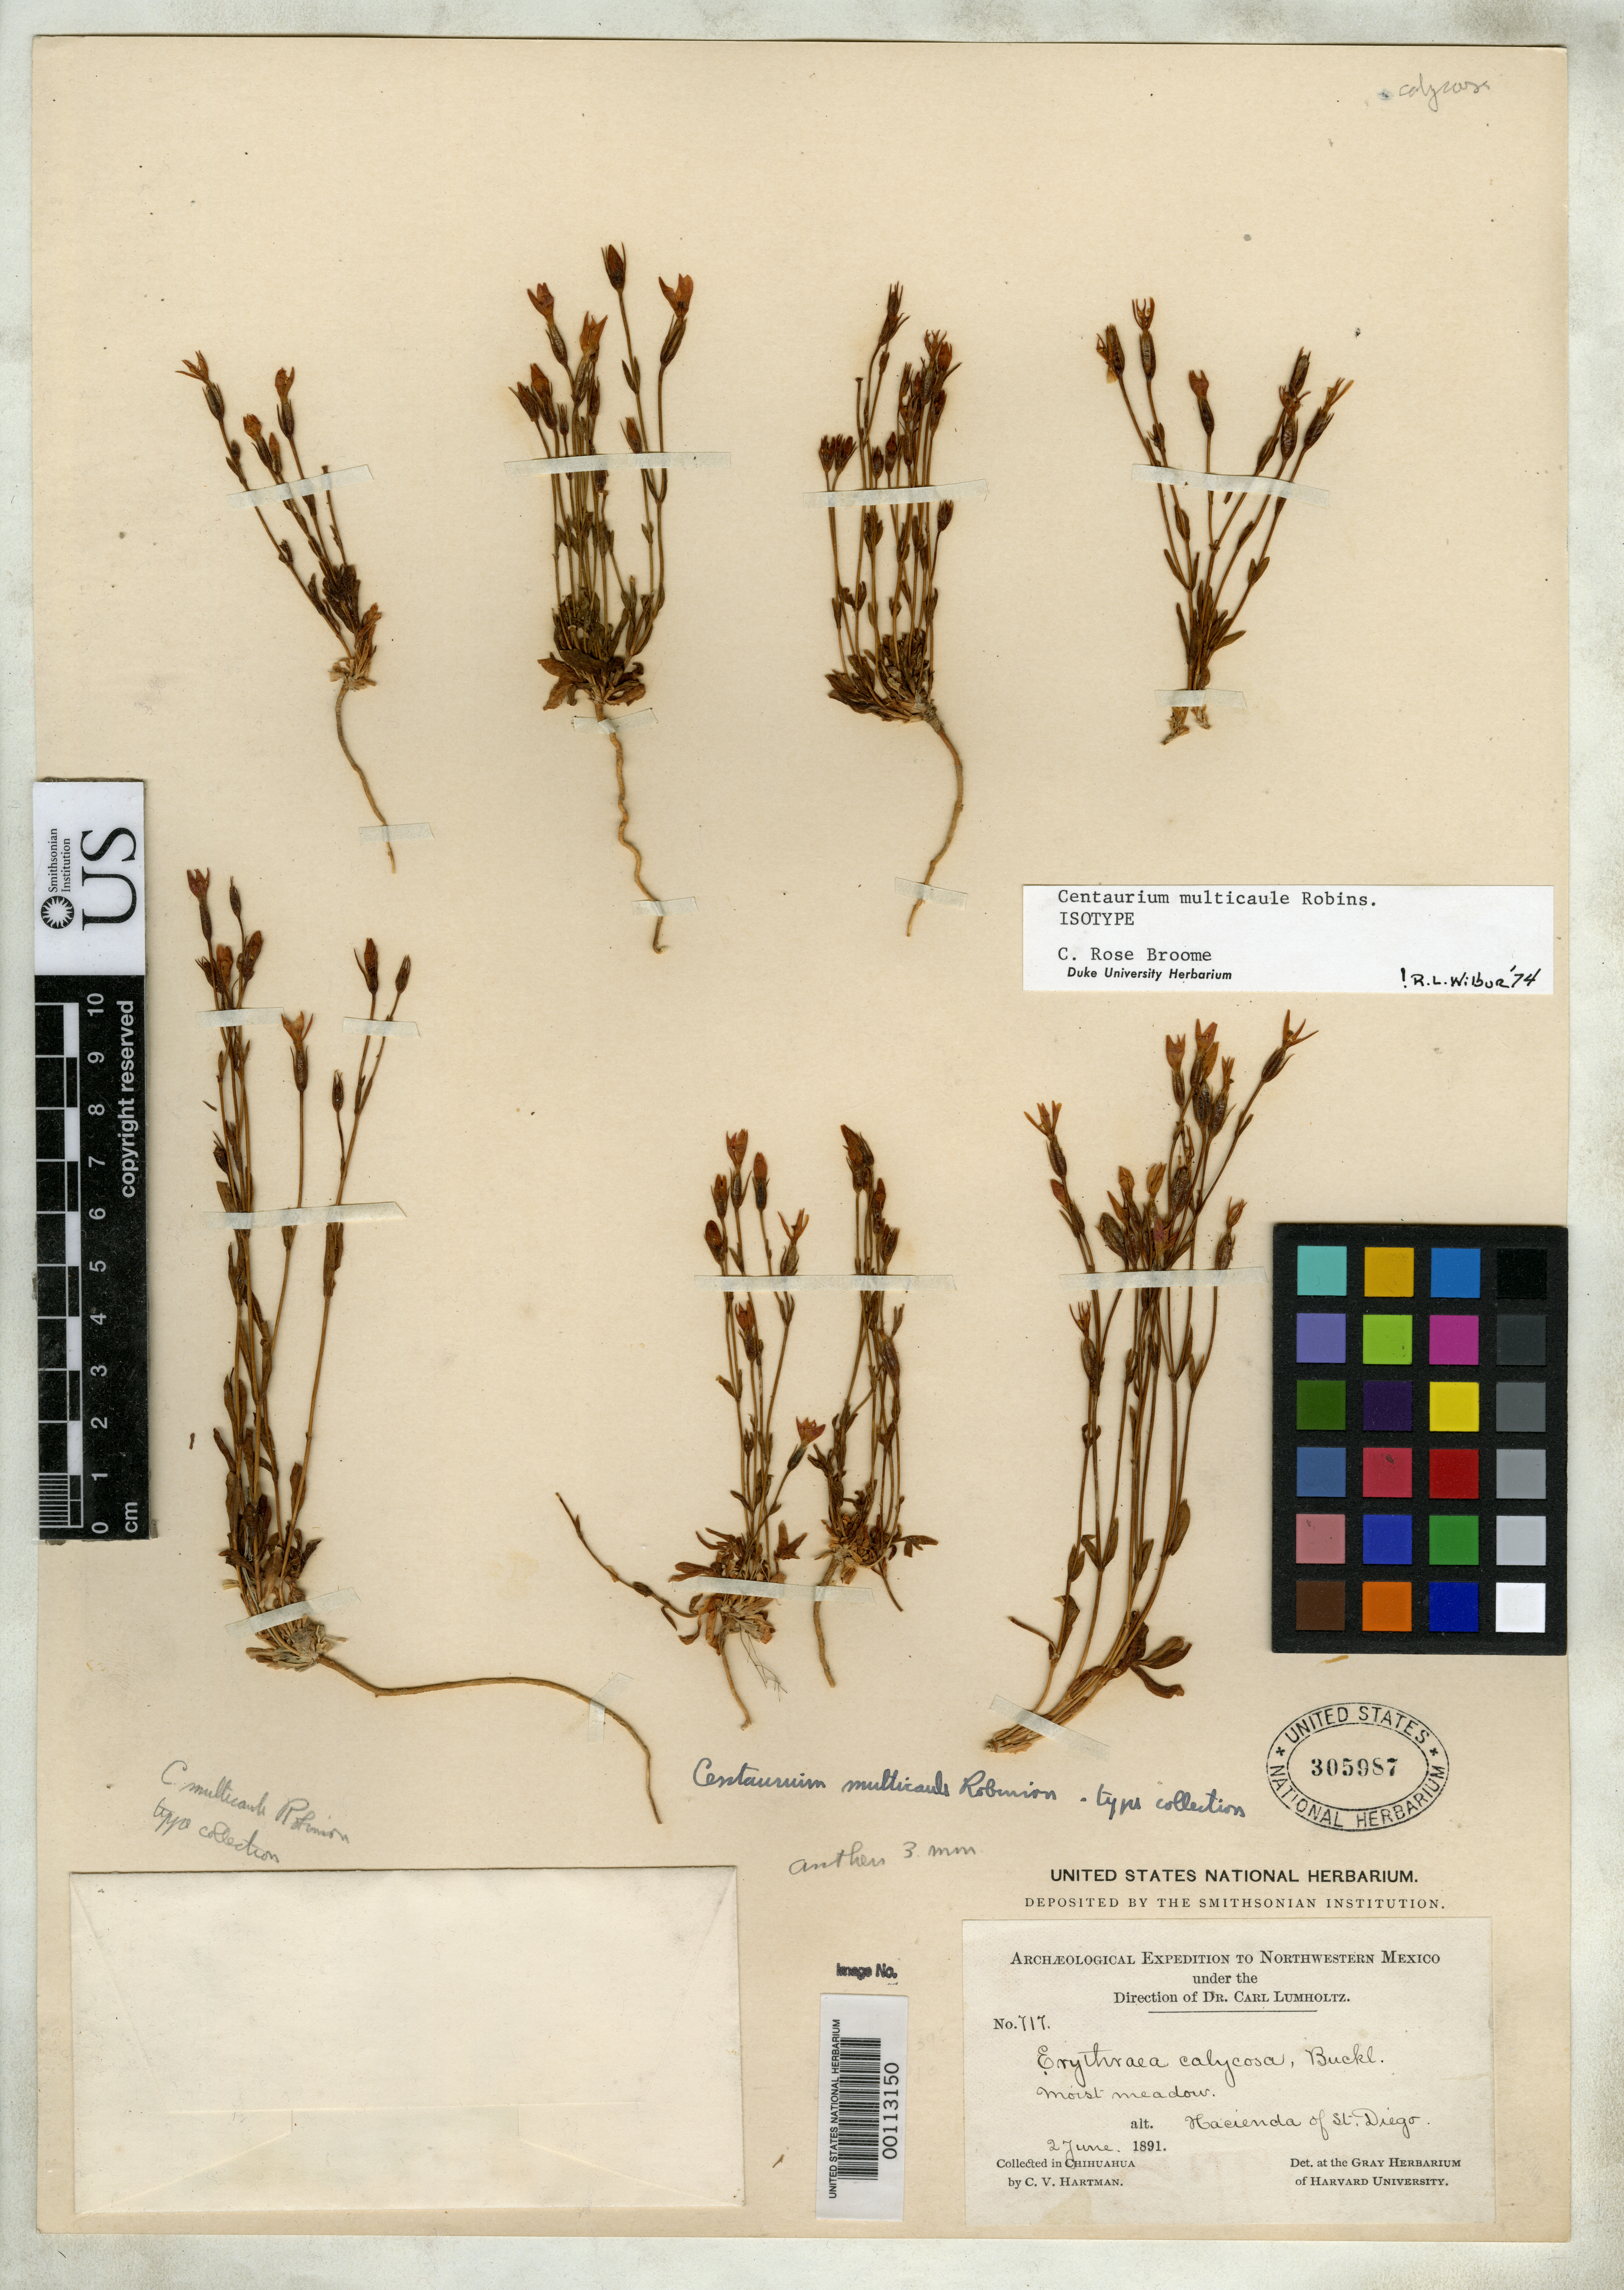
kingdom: Plantae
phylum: Tracheophyta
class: Magnoliopsida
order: Gentianales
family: Gentianaceae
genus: Centaurium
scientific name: Centaurium multicaule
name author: B.L. Rob.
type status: Isotype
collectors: C. V. Hartman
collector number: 717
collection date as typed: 02 Jun 1891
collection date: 1891-06-02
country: Mexico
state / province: Chihuahua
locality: Hacienda of St. Diego.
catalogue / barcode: US 305987